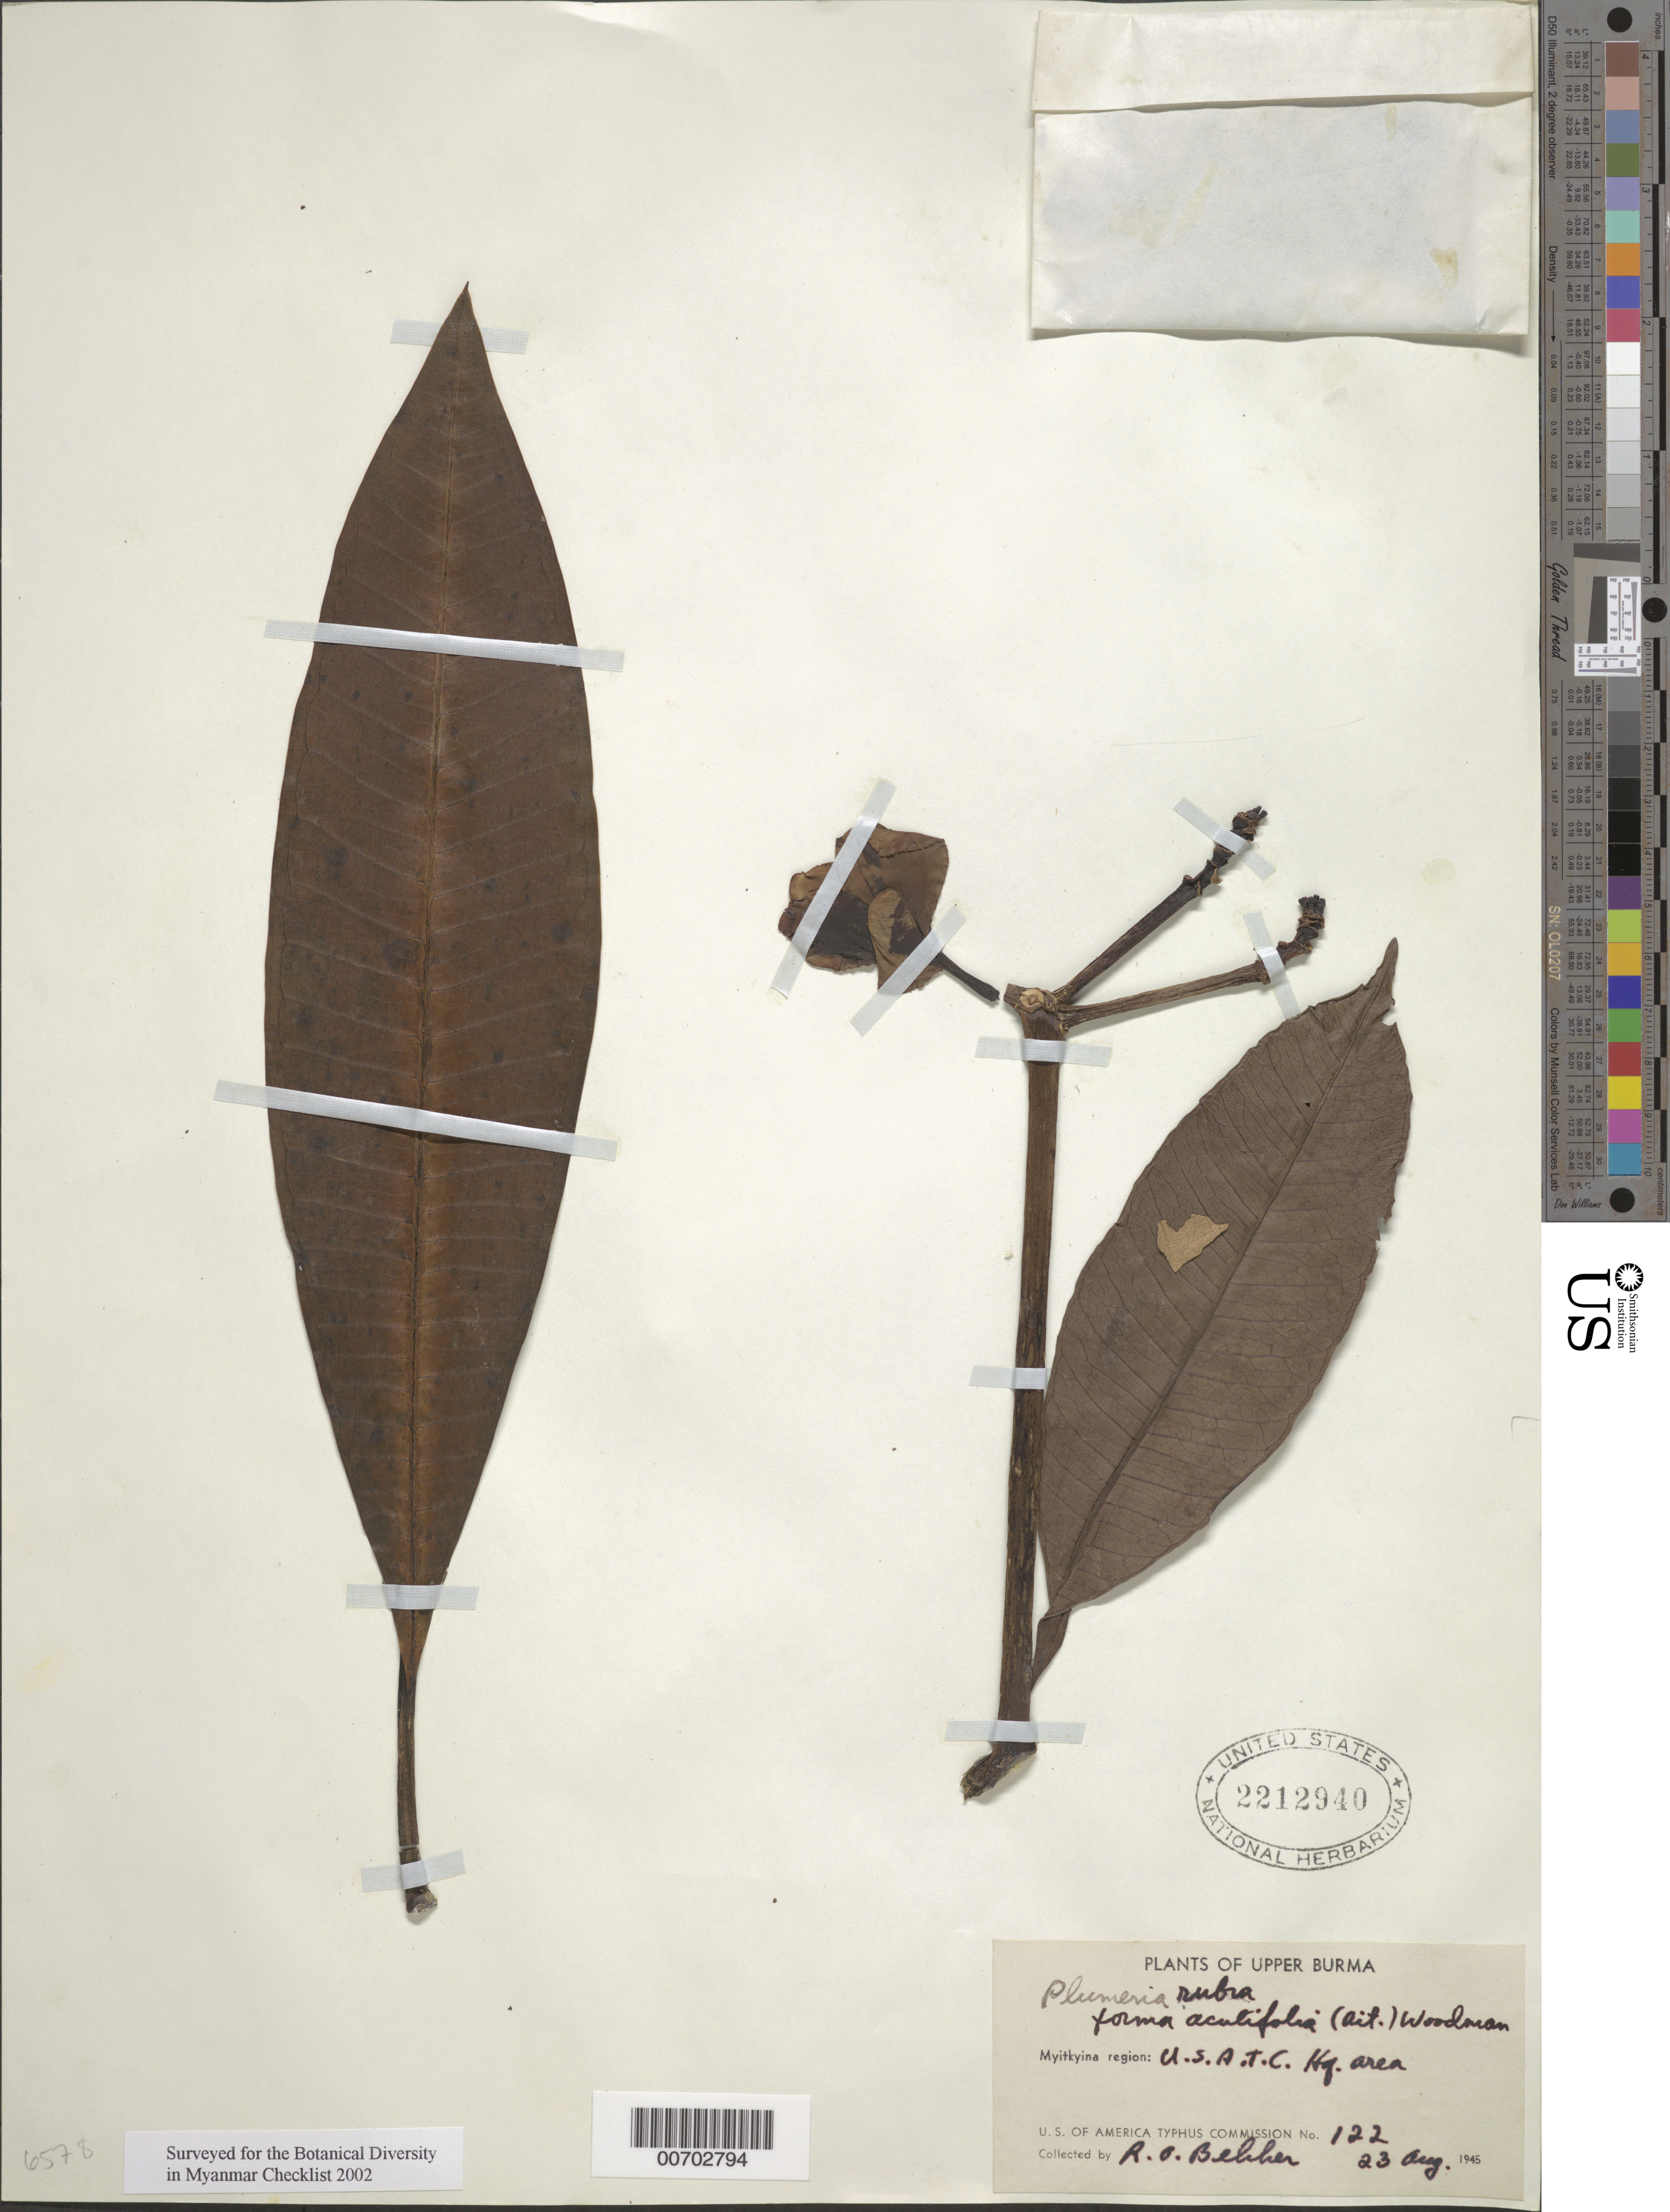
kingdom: Plantae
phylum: Tracheophyta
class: Magnoliopsida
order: Gentianales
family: Apocynaceae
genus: Plumeria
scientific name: Plumeria rubra f. acutifolia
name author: (Poir.) Woodson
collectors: R. Belcher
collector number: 122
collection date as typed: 23 Aug 1945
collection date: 1945-08-23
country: Myanmar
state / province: Kachin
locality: Myitkyina, U.S.T.C. Hq. Area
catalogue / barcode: US 2212940